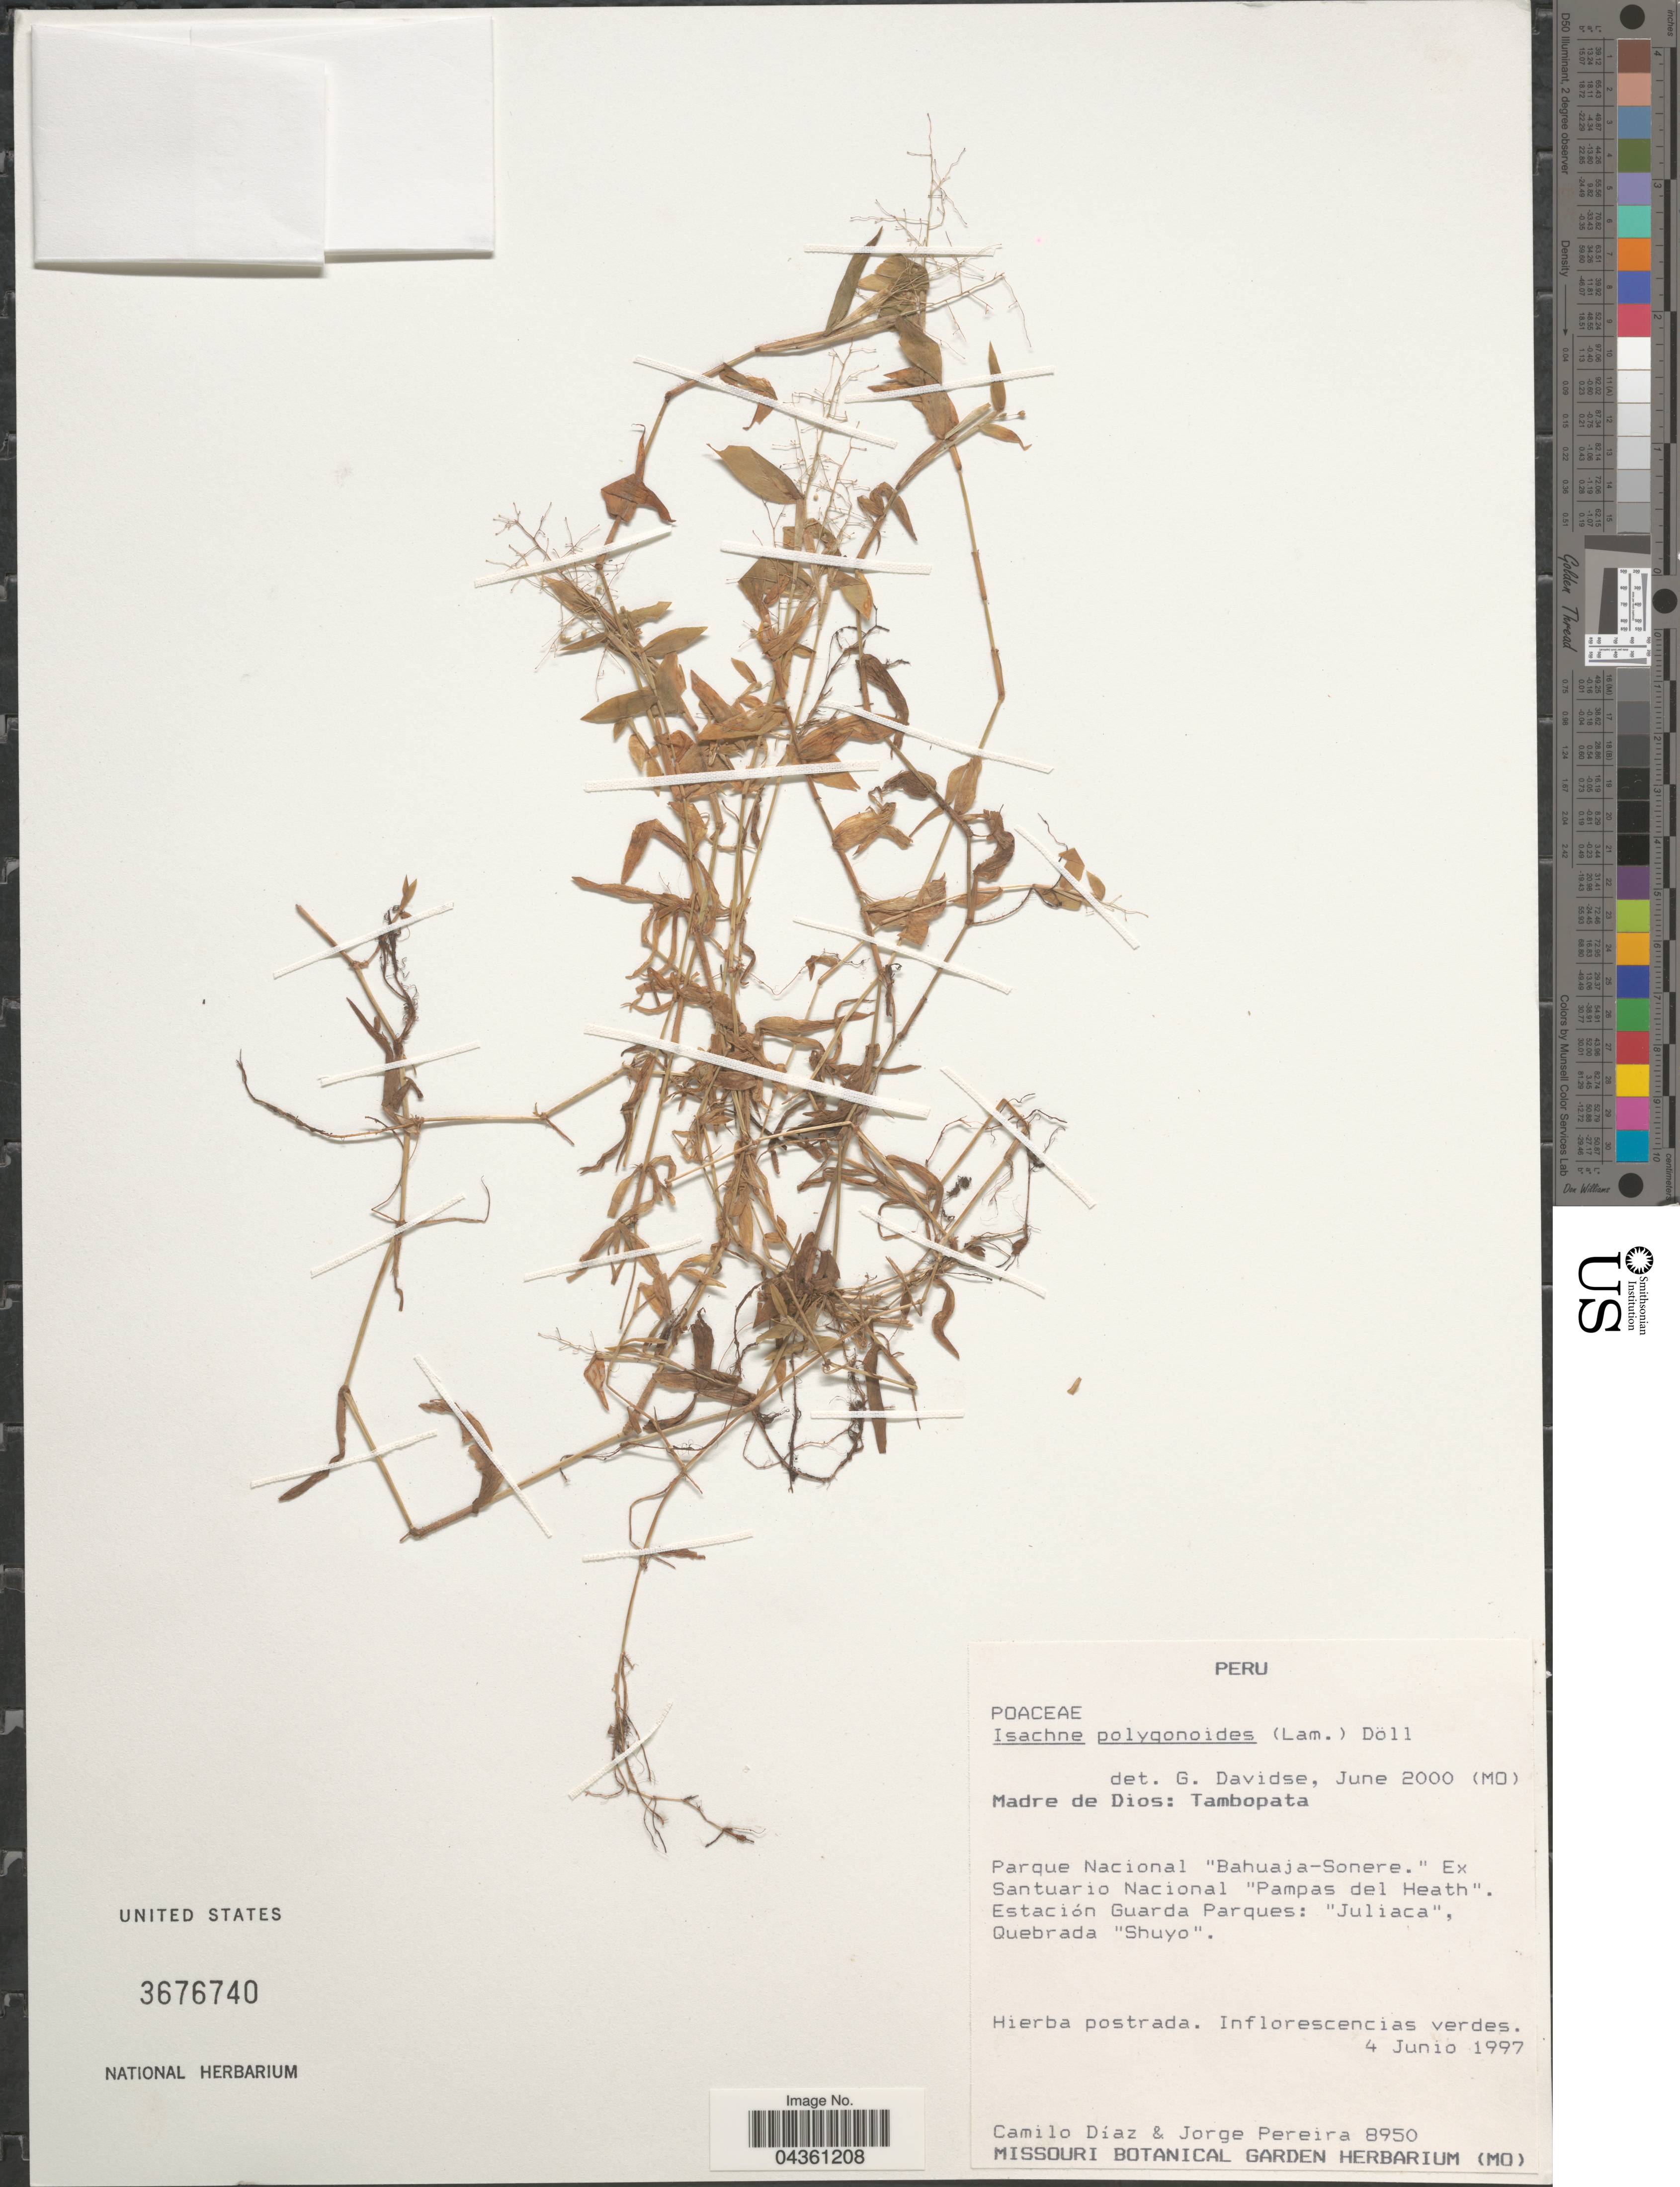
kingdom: Plantae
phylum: Tracheophyta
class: Liliopsida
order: Poales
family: Poaceae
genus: Isachne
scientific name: Isachne polygonoides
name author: (Lam.) Döll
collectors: C. Díaz & J. Pereira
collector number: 8950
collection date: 1997-06-04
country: Peru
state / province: Madre de Dios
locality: Tambopata. Parque Nacional "Bahuaja-Sonere." Ex Santuario Nacional "Pampas del Heath". Estación Guarda Parques: "Juliaca", Quebrada "Shuyo".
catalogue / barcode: US 3676740